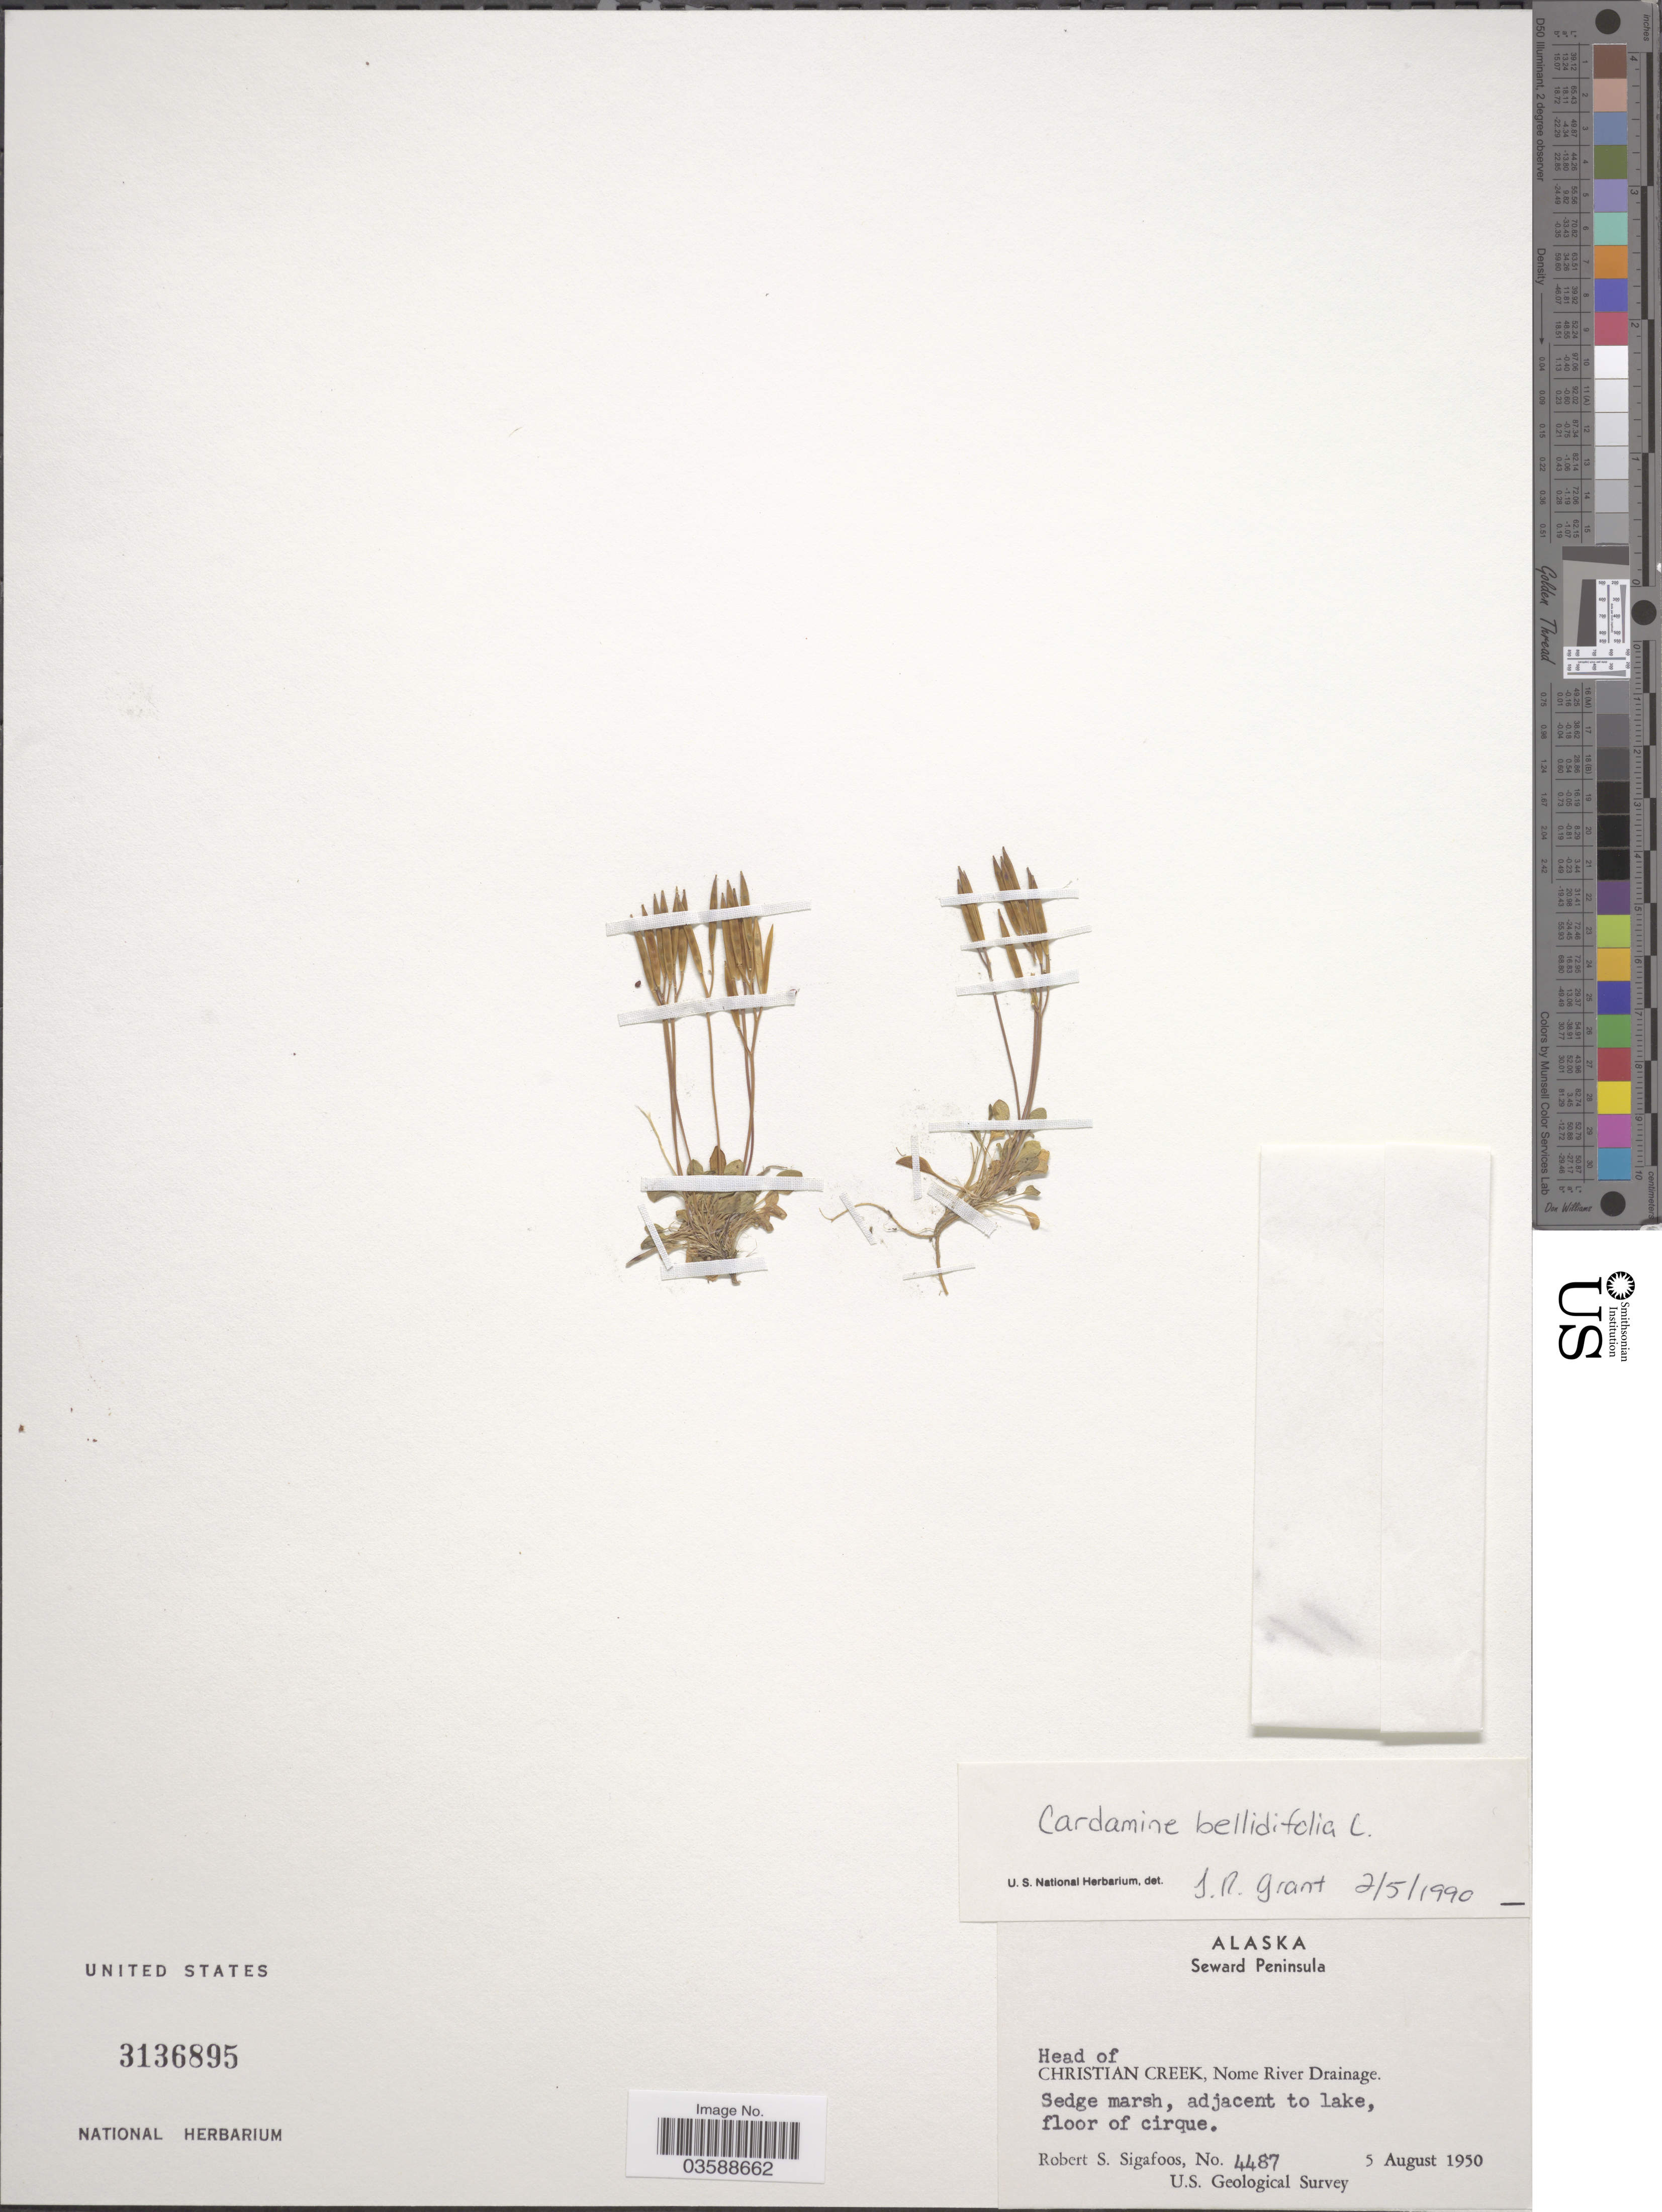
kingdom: Plantae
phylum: Tracheophyta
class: Magnoliopsida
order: Brassicales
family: Brassicaceae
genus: Cardamine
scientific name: Cardamine bellidifolia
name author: L.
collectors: R. Sigafoos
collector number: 4487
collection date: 1950-08-05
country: United States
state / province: Alaska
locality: Seward Peninsula. Head of Christian Creek, Nome River Drainage.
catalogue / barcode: US 3136895